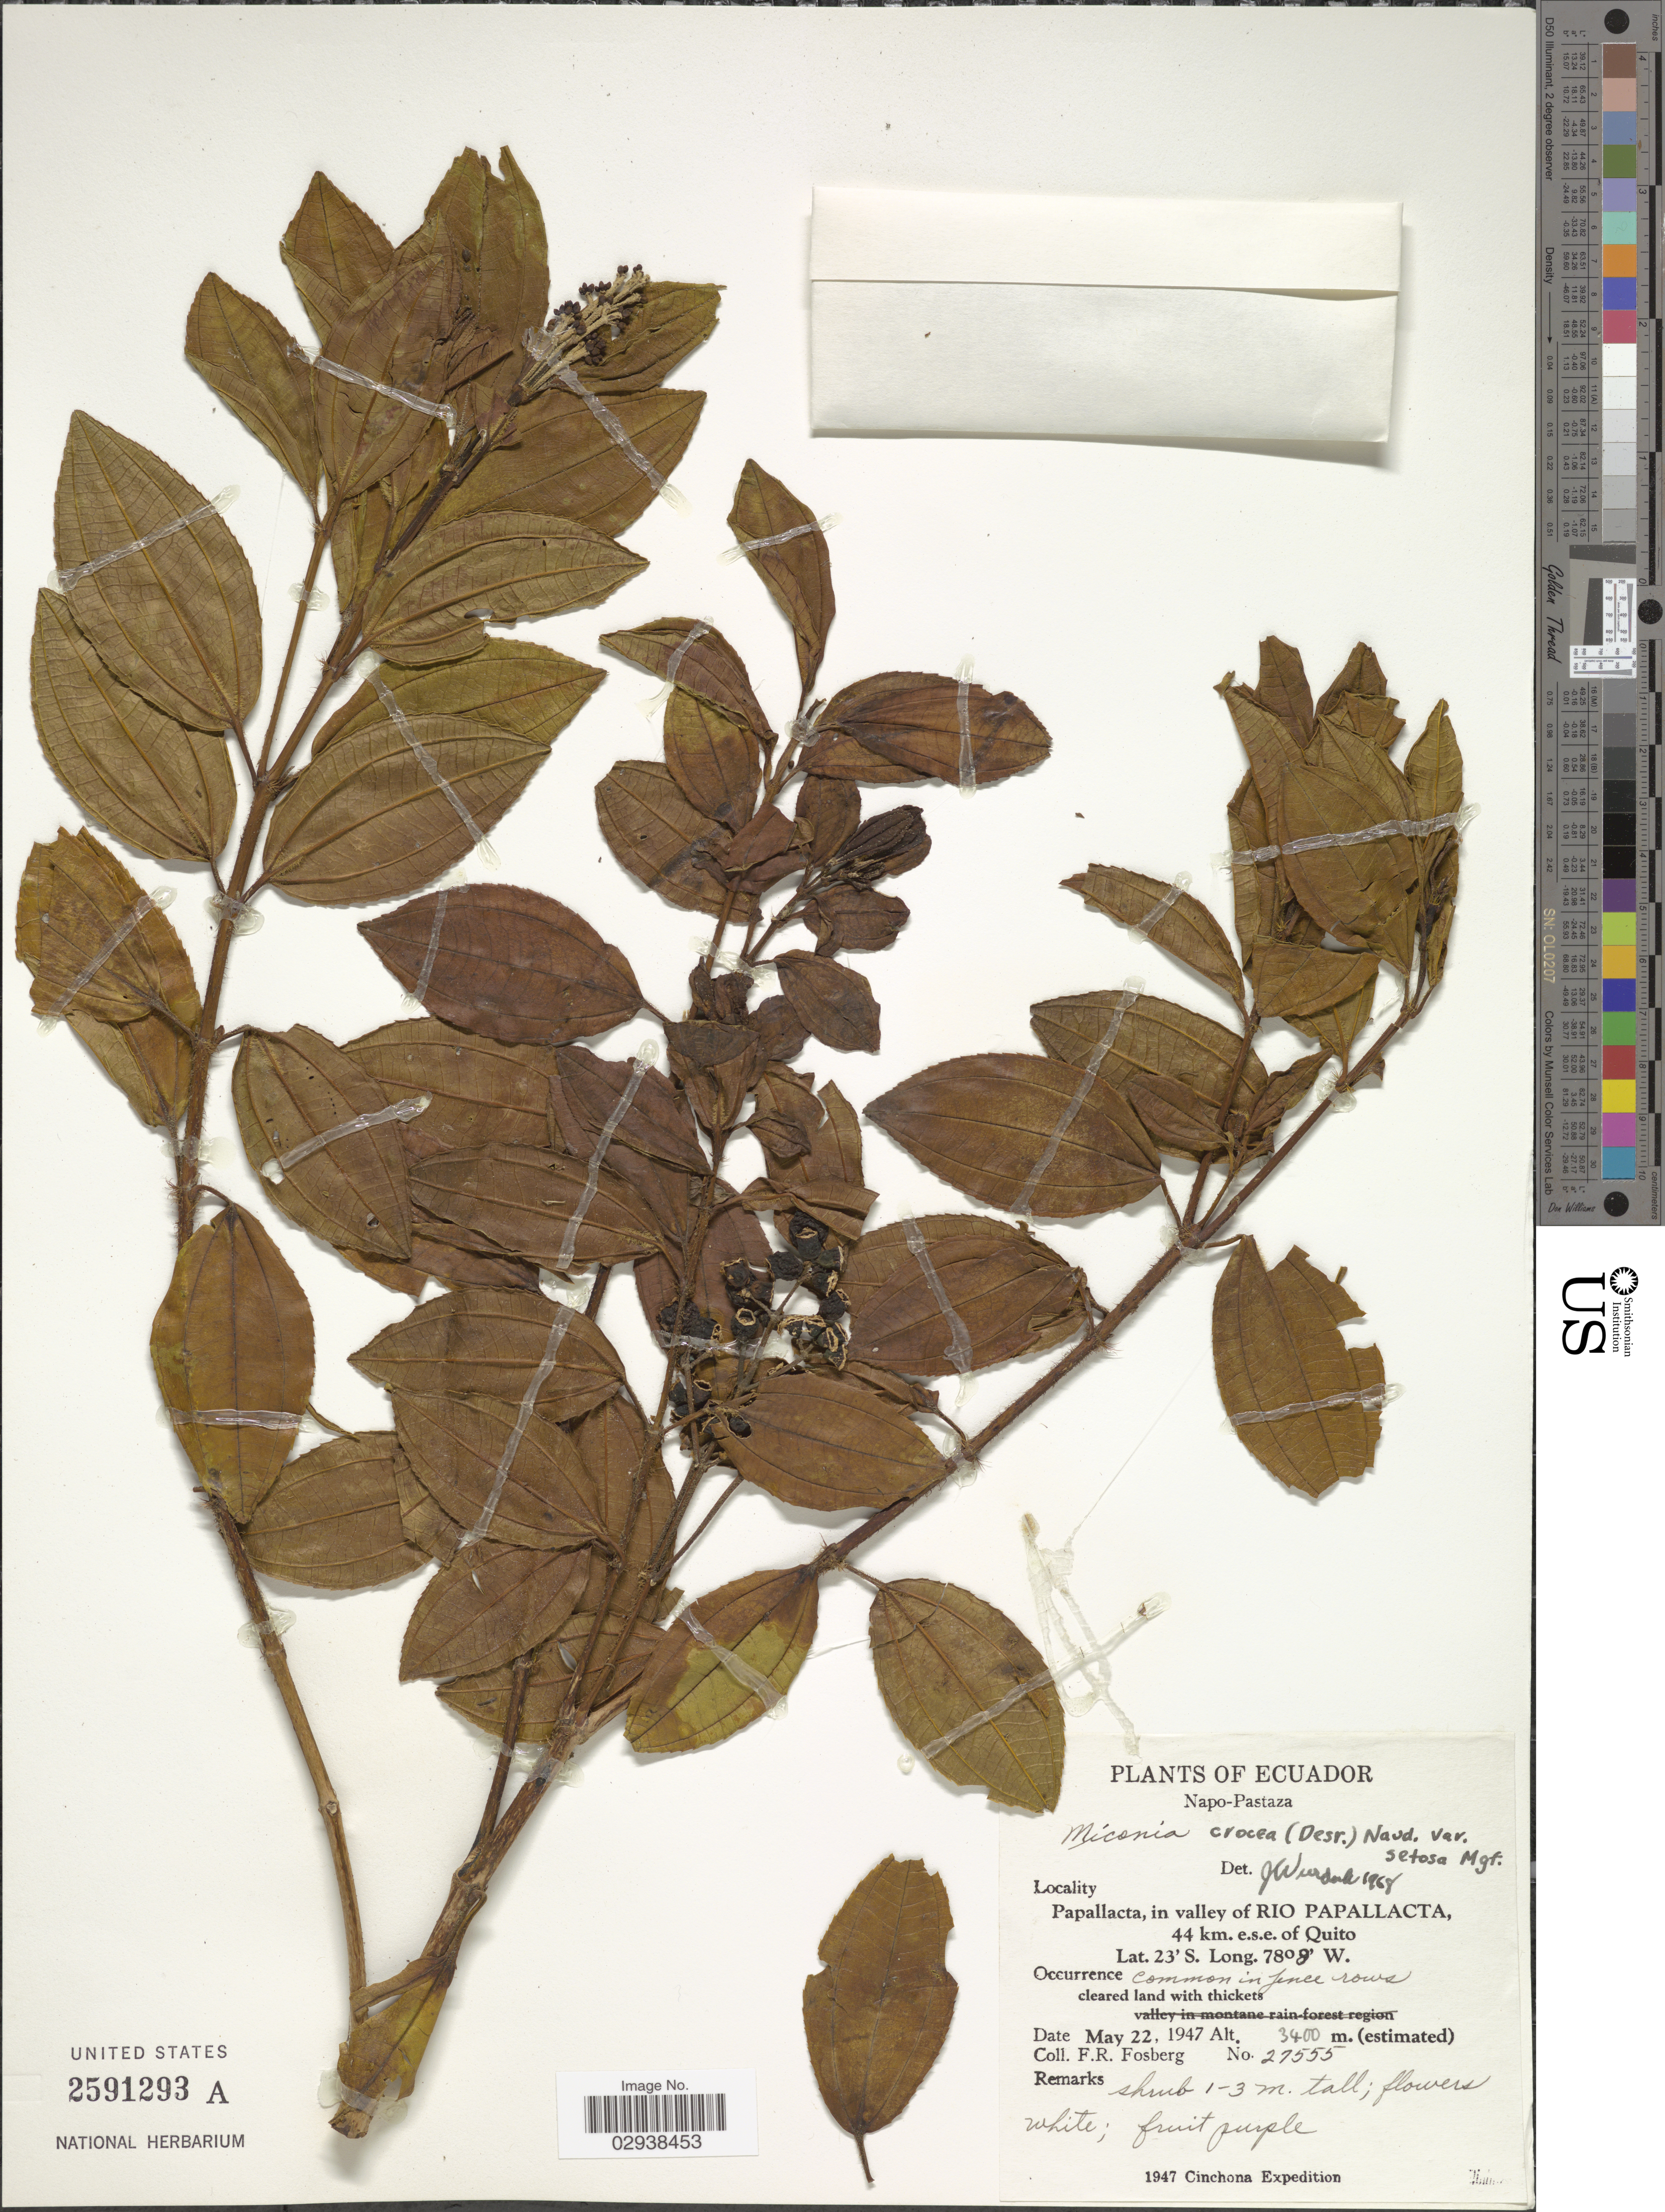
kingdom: Plantae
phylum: Tracheophyta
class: Magnoliopsida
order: Myrtales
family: Melastomataceae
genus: Miconia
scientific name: Miconia crocea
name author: (Desr.) Naudin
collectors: F. R. Fosberg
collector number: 27555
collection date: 1947-05-22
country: Ecuador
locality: Napo-Pastaza, Papallacta, in valley of Rio Papallacta, 44 km. e.s.e. of Quito.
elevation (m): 3400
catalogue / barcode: US 2591293A